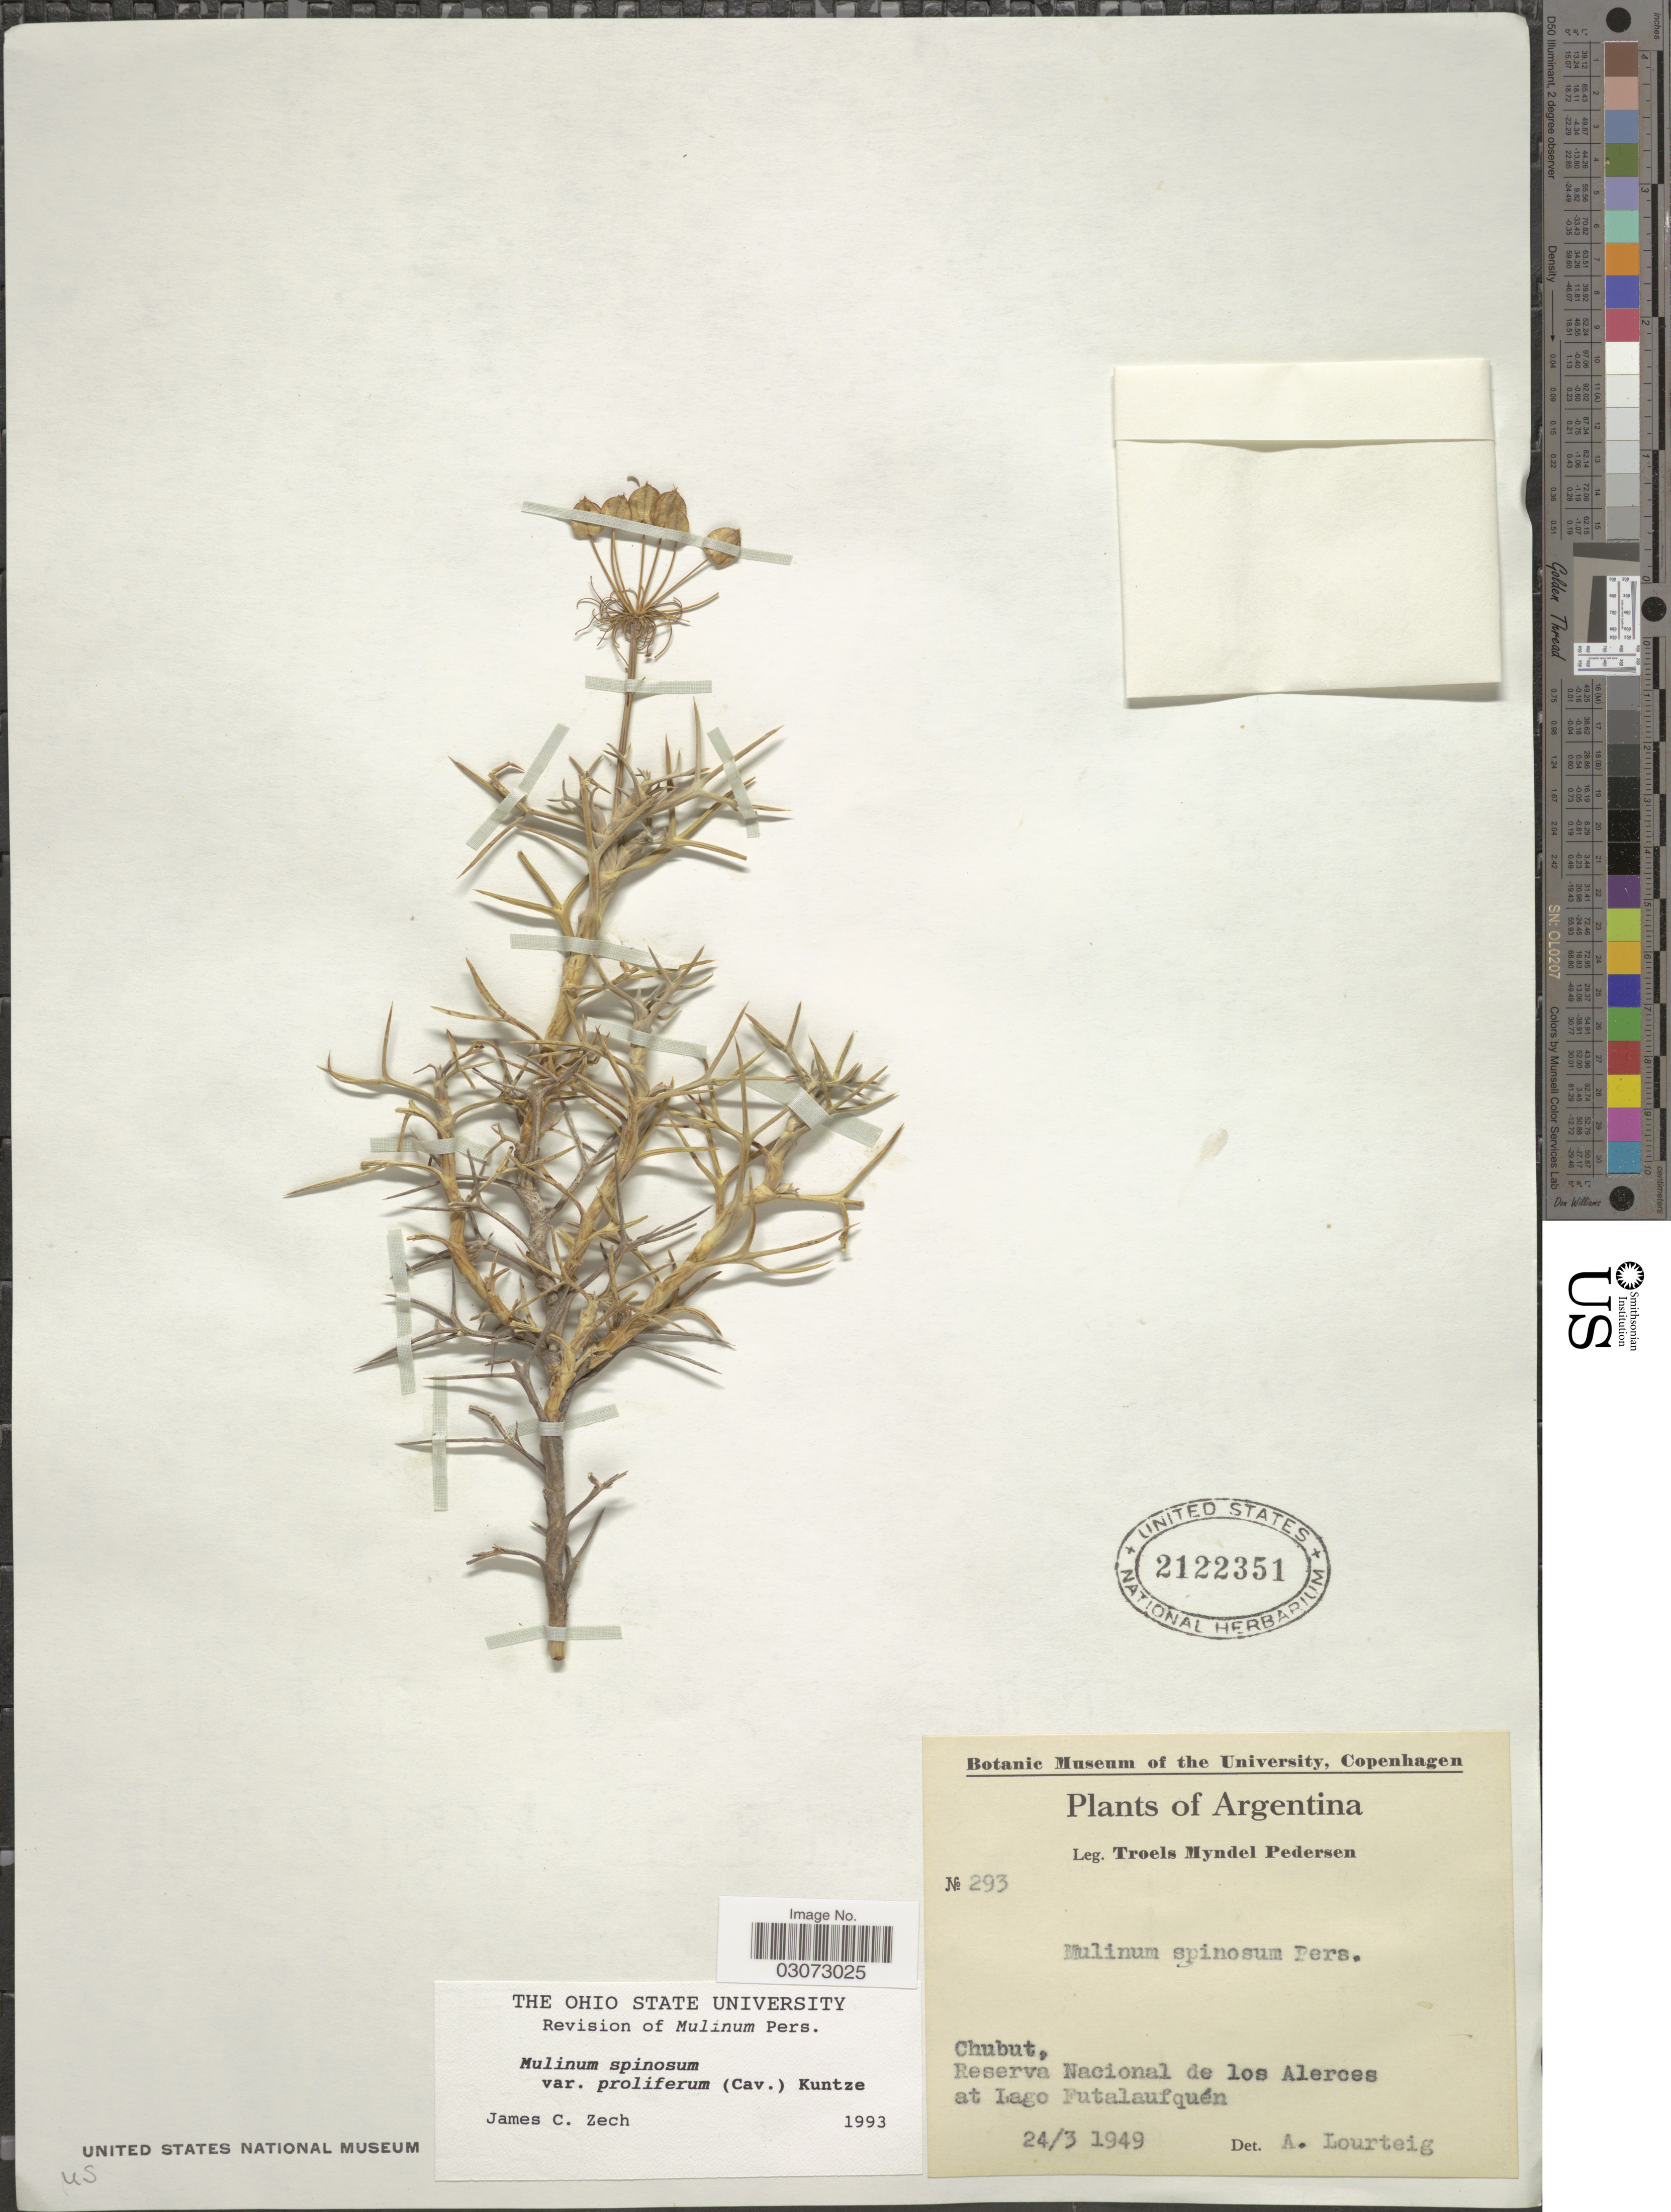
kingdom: Plantae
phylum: Tracheophyta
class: Magnoliopsida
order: Apiales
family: Apiaceae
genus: Mulinum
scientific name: Mulinum spinosum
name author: Pers.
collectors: T. Pederson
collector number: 293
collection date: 1949-03-24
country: Argentina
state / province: Chubut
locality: Reserva Nacional de los Alerces at Lago Futalaufquén.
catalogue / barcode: US 2122351